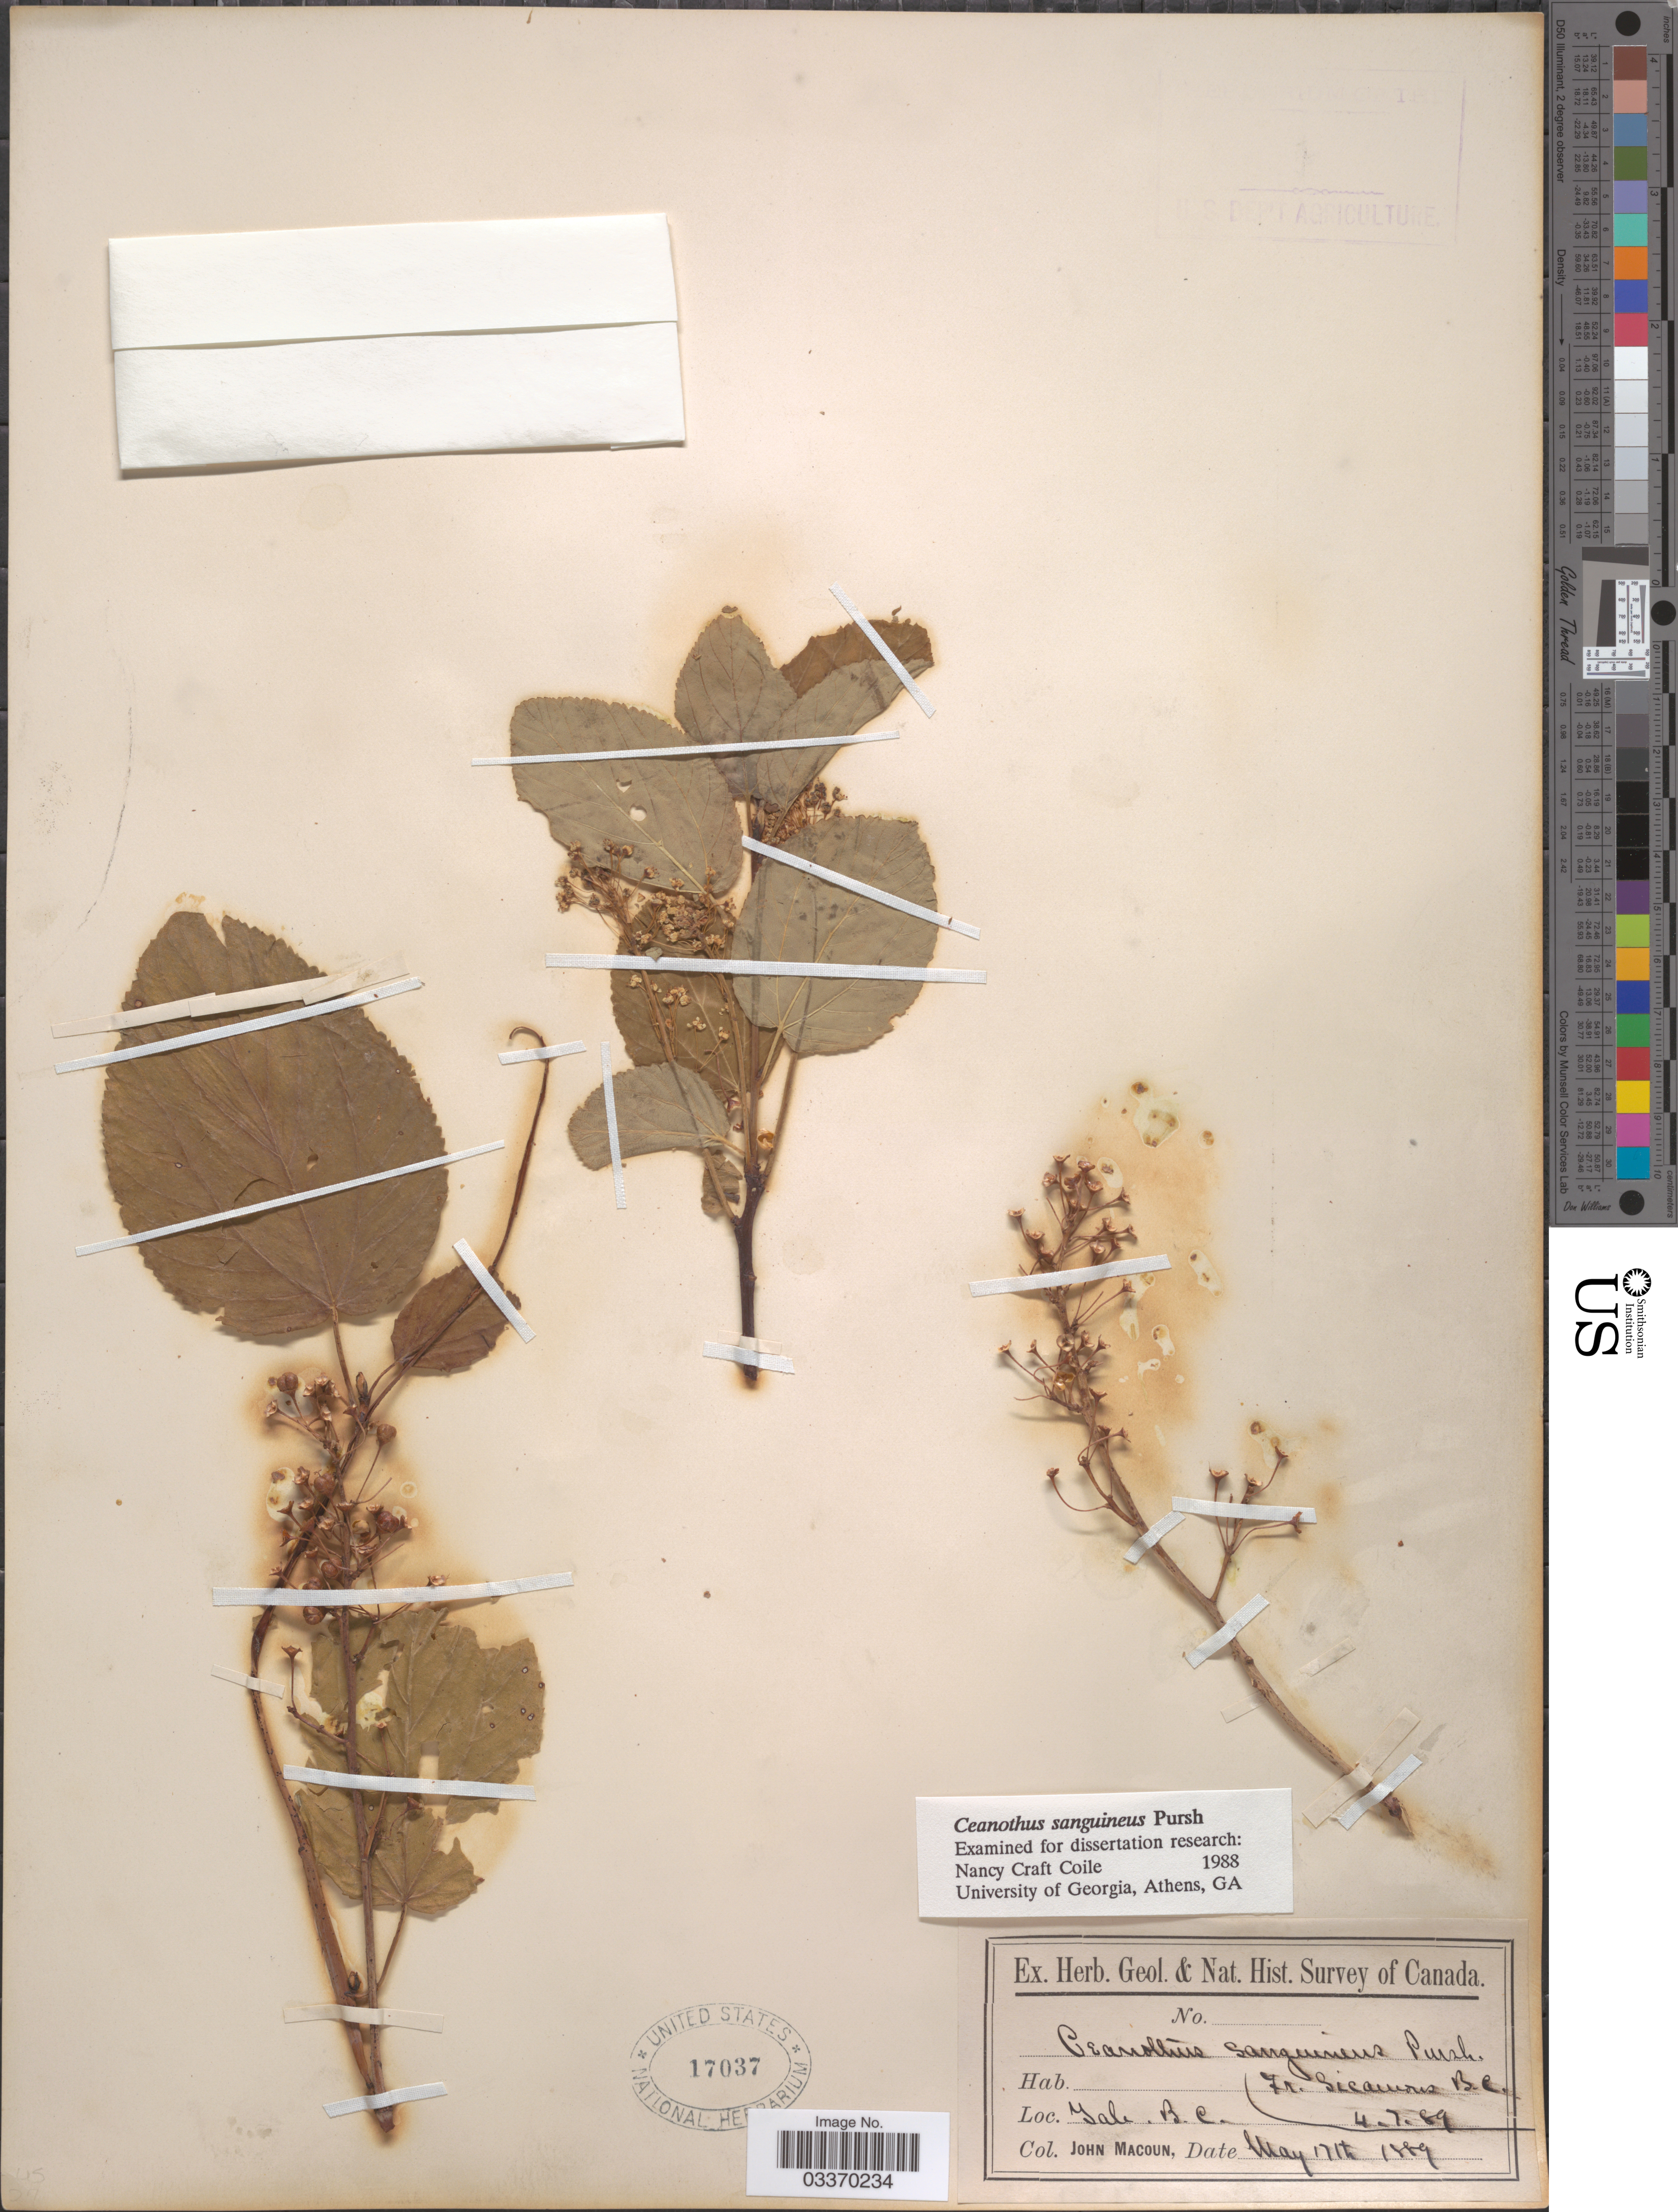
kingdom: Plantae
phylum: Tracheophyta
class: Magnoliopsida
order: Rosales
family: Rhamnaceae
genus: Ceanothus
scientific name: Ceanothus sanguineus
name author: Pursh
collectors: J. Macoun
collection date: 1889-05-17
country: Canada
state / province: British Columbia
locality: Yale.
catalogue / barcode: US 17037